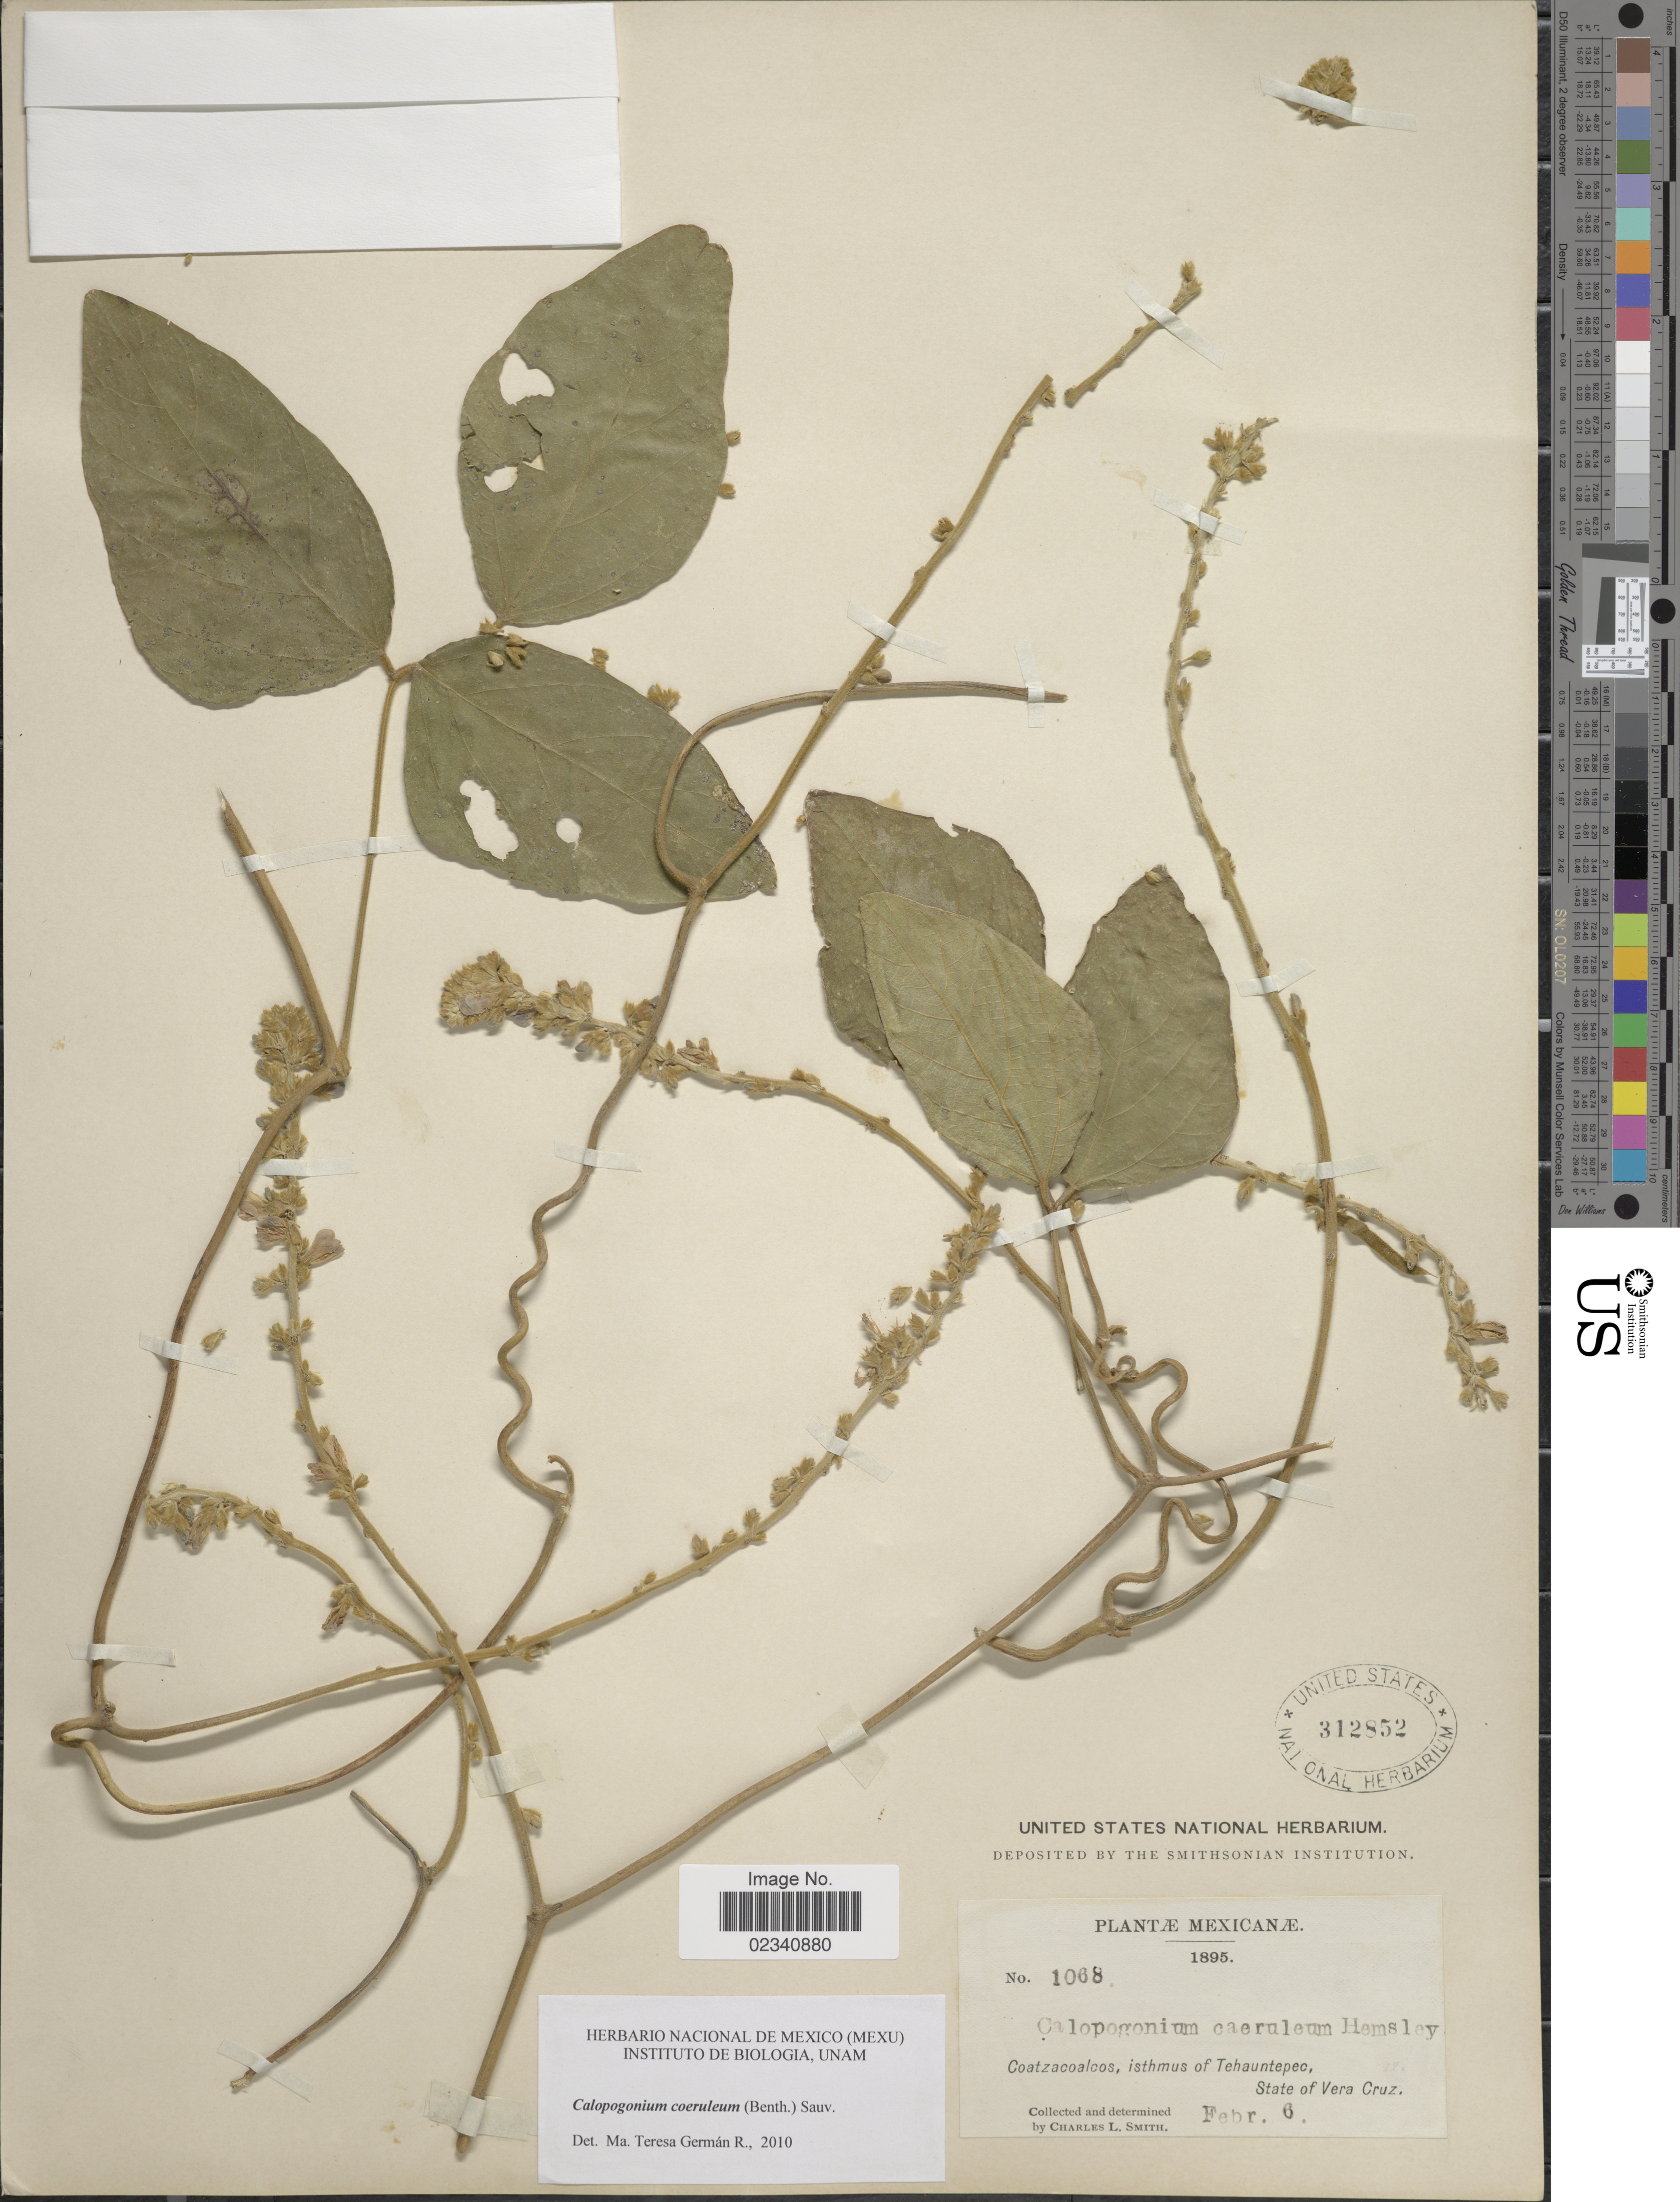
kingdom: Plantae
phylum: Tracheophyta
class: Magnoliopsida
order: Fabales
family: Fabaceae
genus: Calopogonium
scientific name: Calopogonium caeruleum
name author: (Benth.) C. Wright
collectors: C. L. Smith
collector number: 1068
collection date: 1895-02-06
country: Mexico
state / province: Veracruz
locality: Coatzacoalcos, isthmus of Tehuantepec, State of Vera Cruz.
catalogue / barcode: US 312852